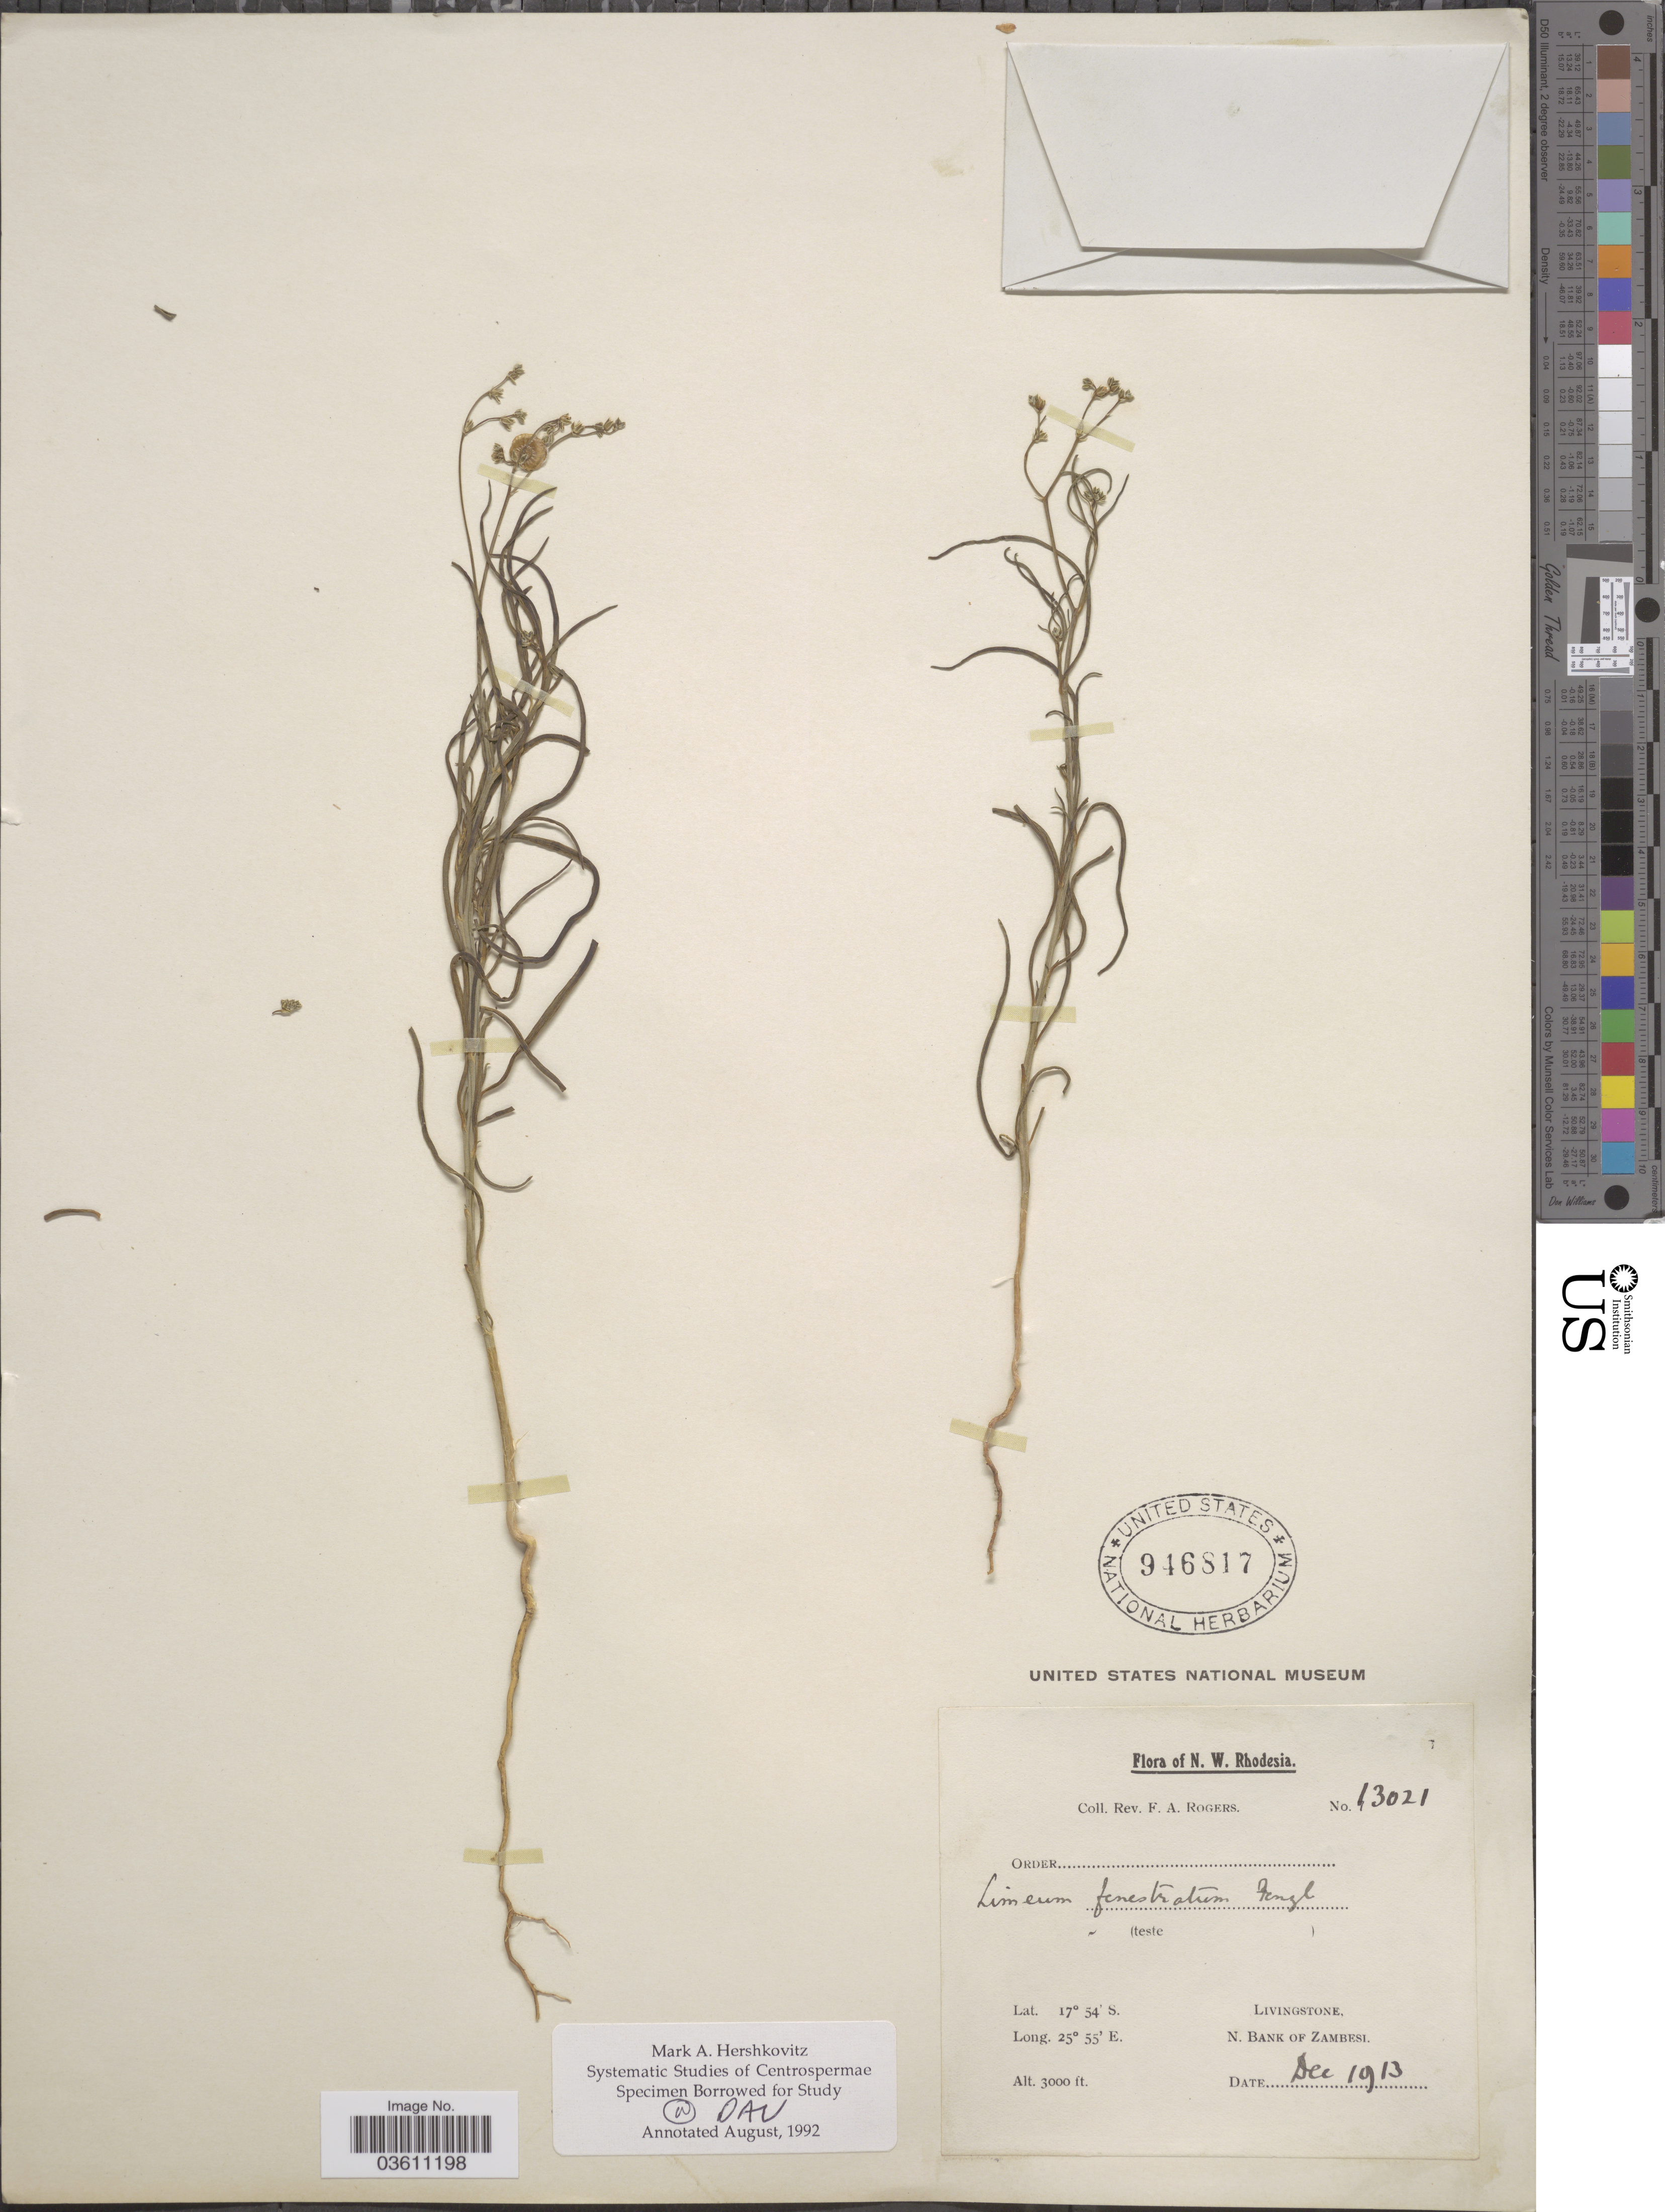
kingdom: Plantae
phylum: Tracheophyta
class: Magnoliopsida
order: Caryophyllales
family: Limeaceae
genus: Limeum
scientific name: Limeum fenestratum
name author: (Fenzl) Heimerl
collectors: F. A. Rogers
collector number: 13021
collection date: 1913-12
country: Zimbabwe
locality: N.W. Rhodesia. Livingstone N. Bank of Zambesi.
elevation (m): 914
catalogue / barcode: US 946817